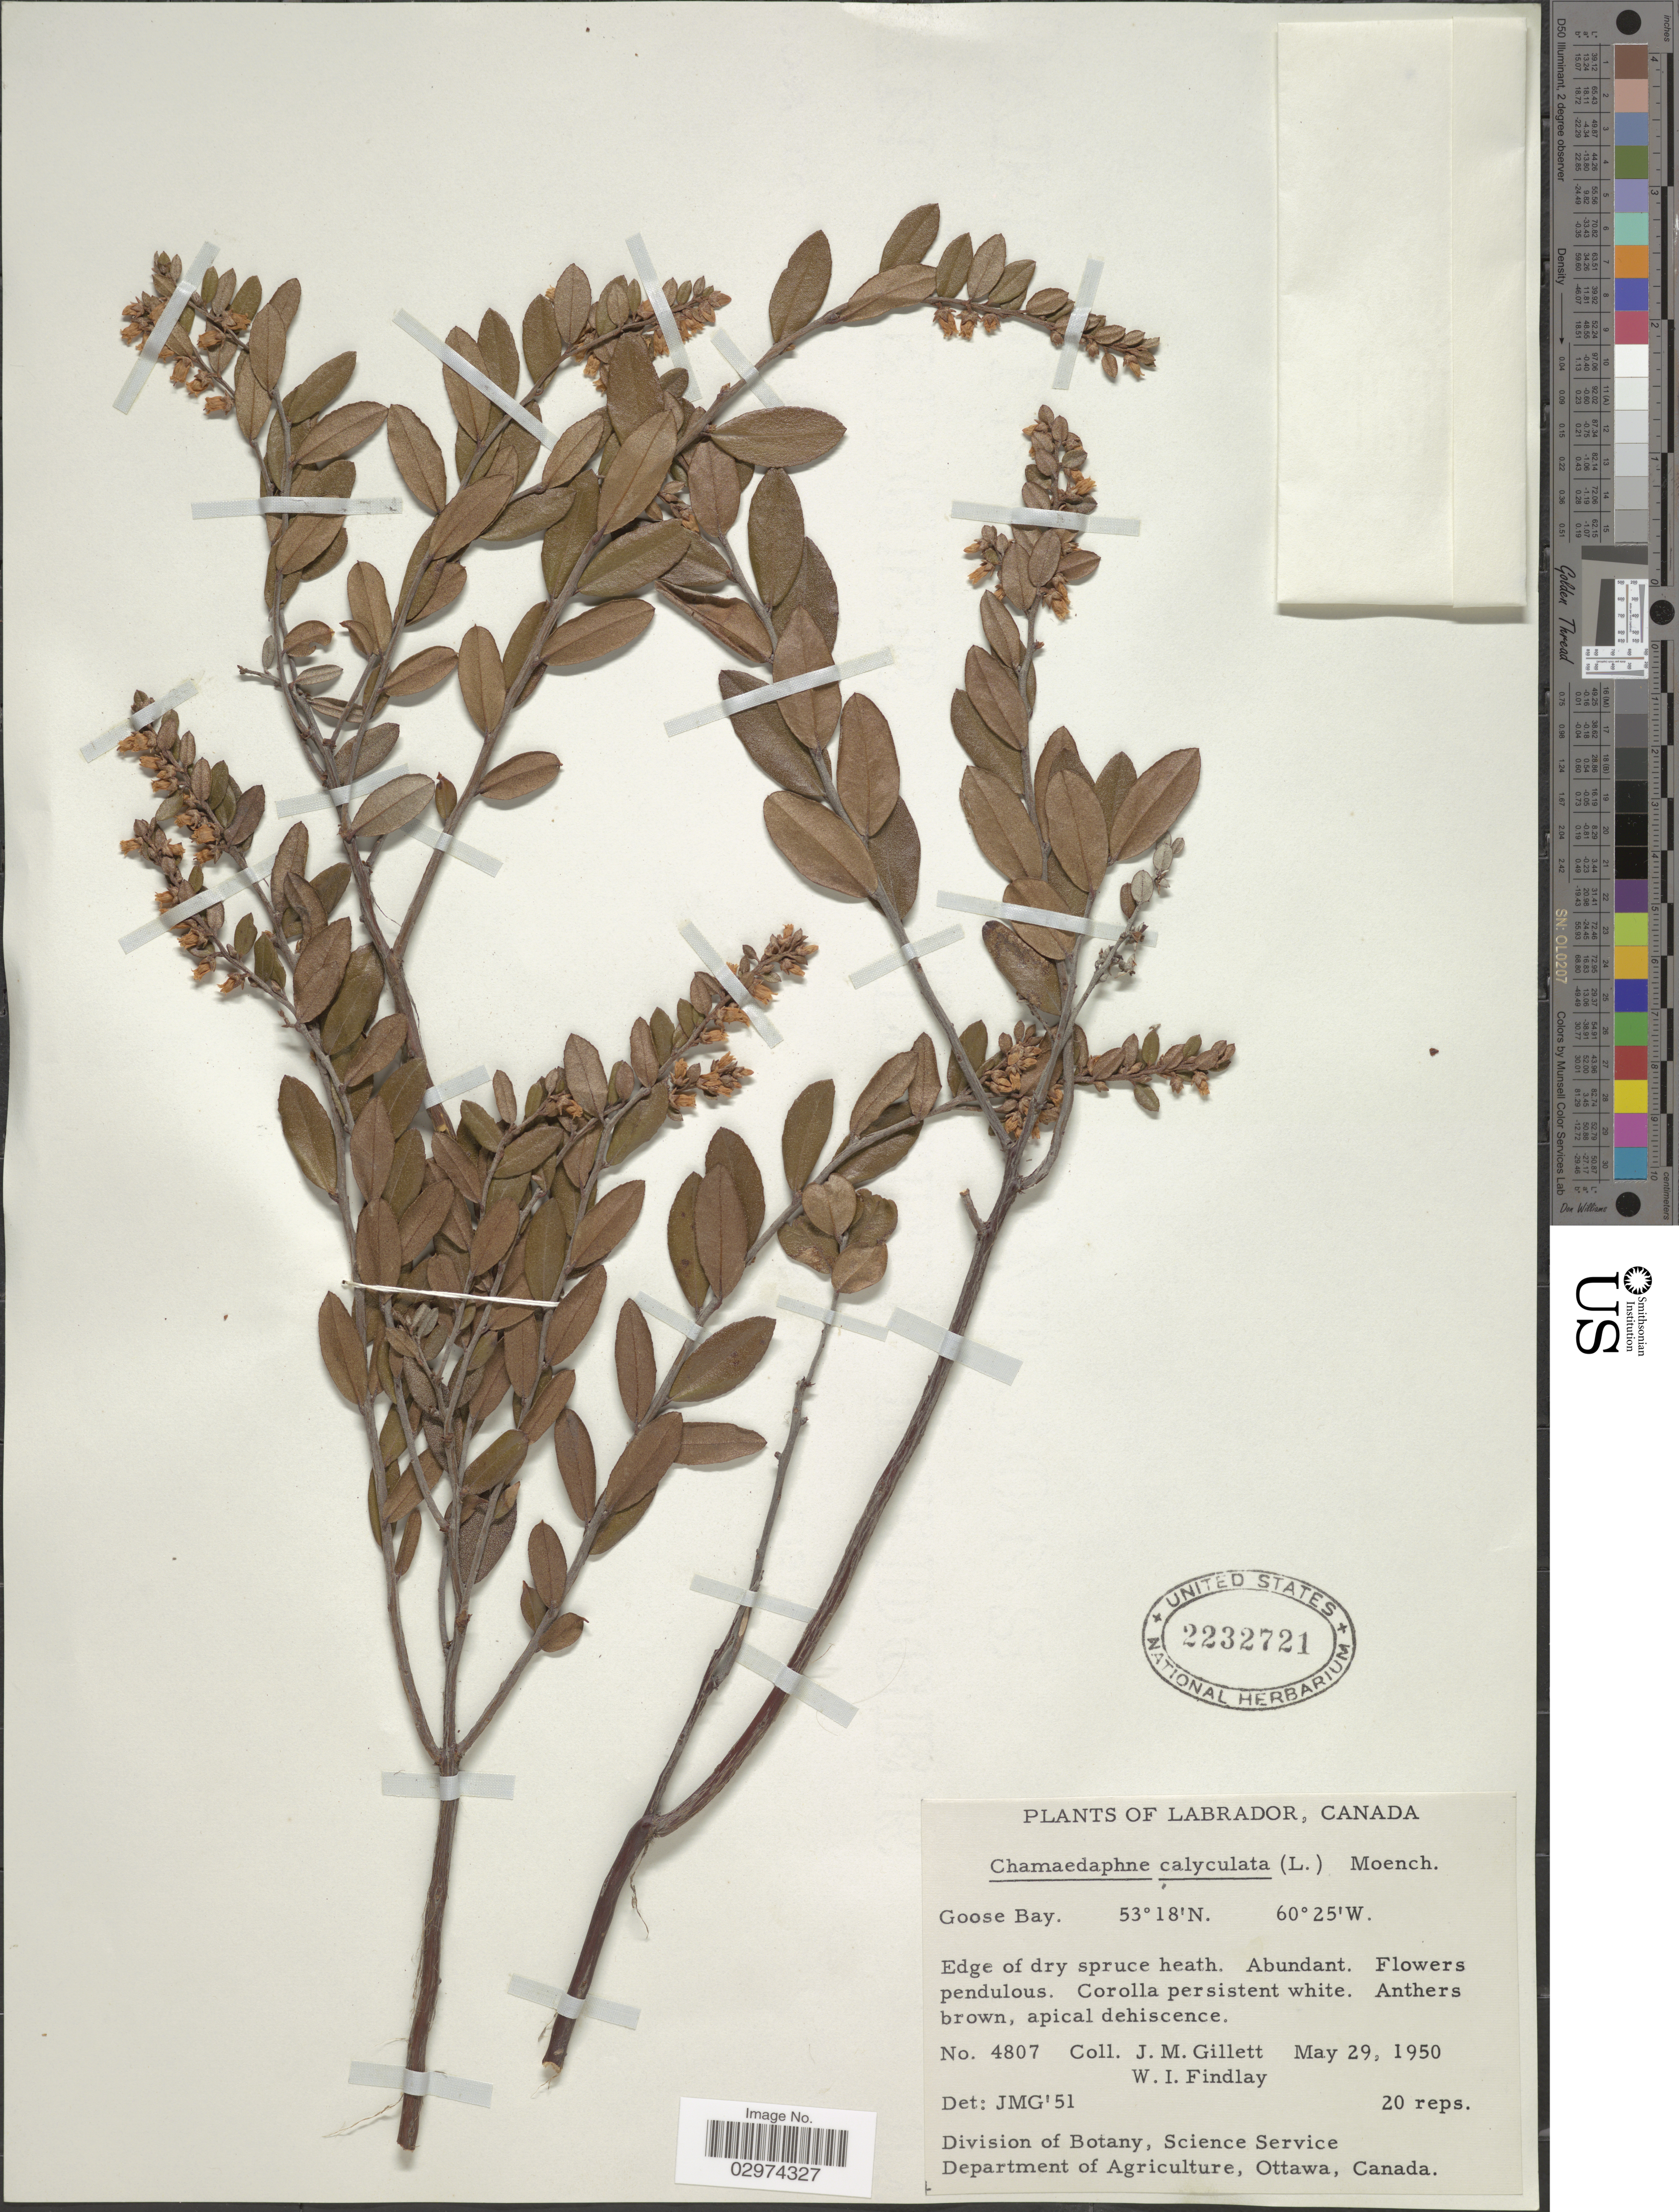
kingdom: Plantae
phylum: Tracheophyta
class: Magnoliopsida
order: Ericales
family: Ericaceae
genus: Chamaedaphne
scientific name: Chamaedaphne calyculata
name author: (L.) Moench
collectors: J. M. Gillett & W. Findlay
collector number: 4807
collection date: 1950-05-29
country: Canada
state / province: Newfoundland and Labrador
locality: Labrador.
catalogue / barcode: US 2232721